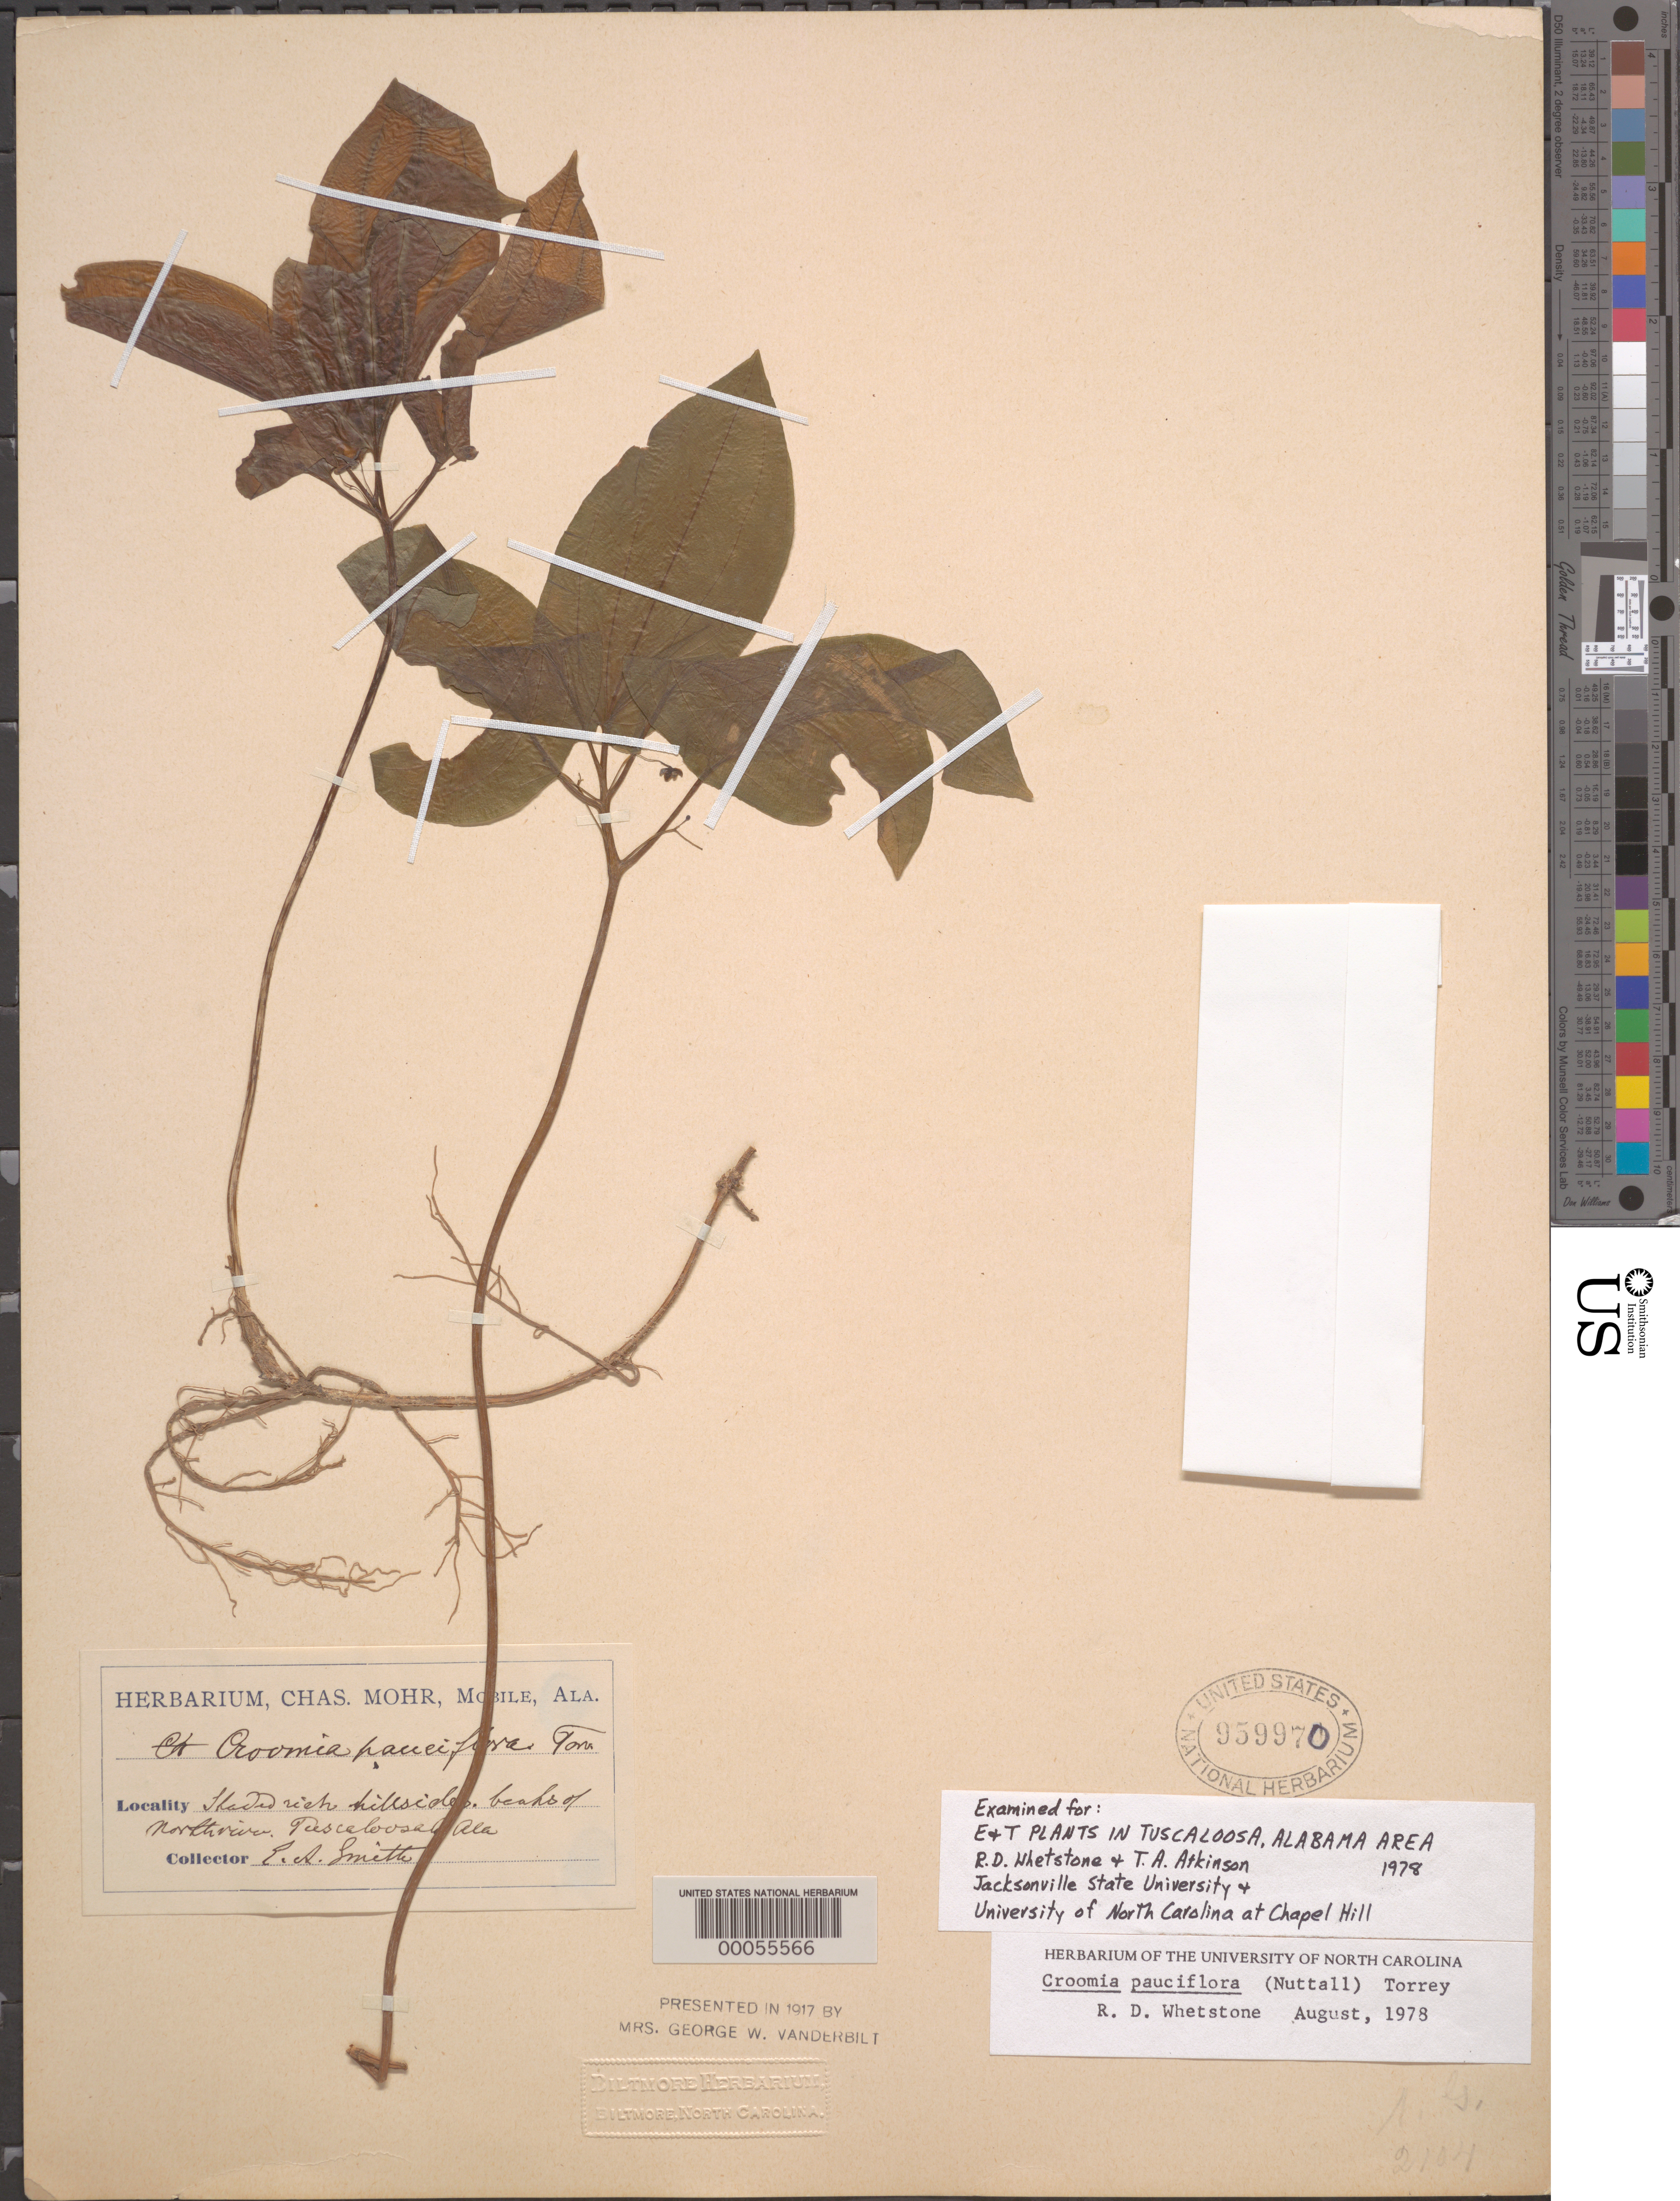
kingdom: Plantae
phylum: Tracheophyta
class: Liliopsida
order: Pandanales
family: Stemonaceae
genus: Croomia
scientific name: Croomia pauciflora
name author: (Nutt.) Torr.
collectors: E. S. Smith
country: United States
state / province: Alabama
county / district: Tuscaloosa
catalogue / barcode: US 959970